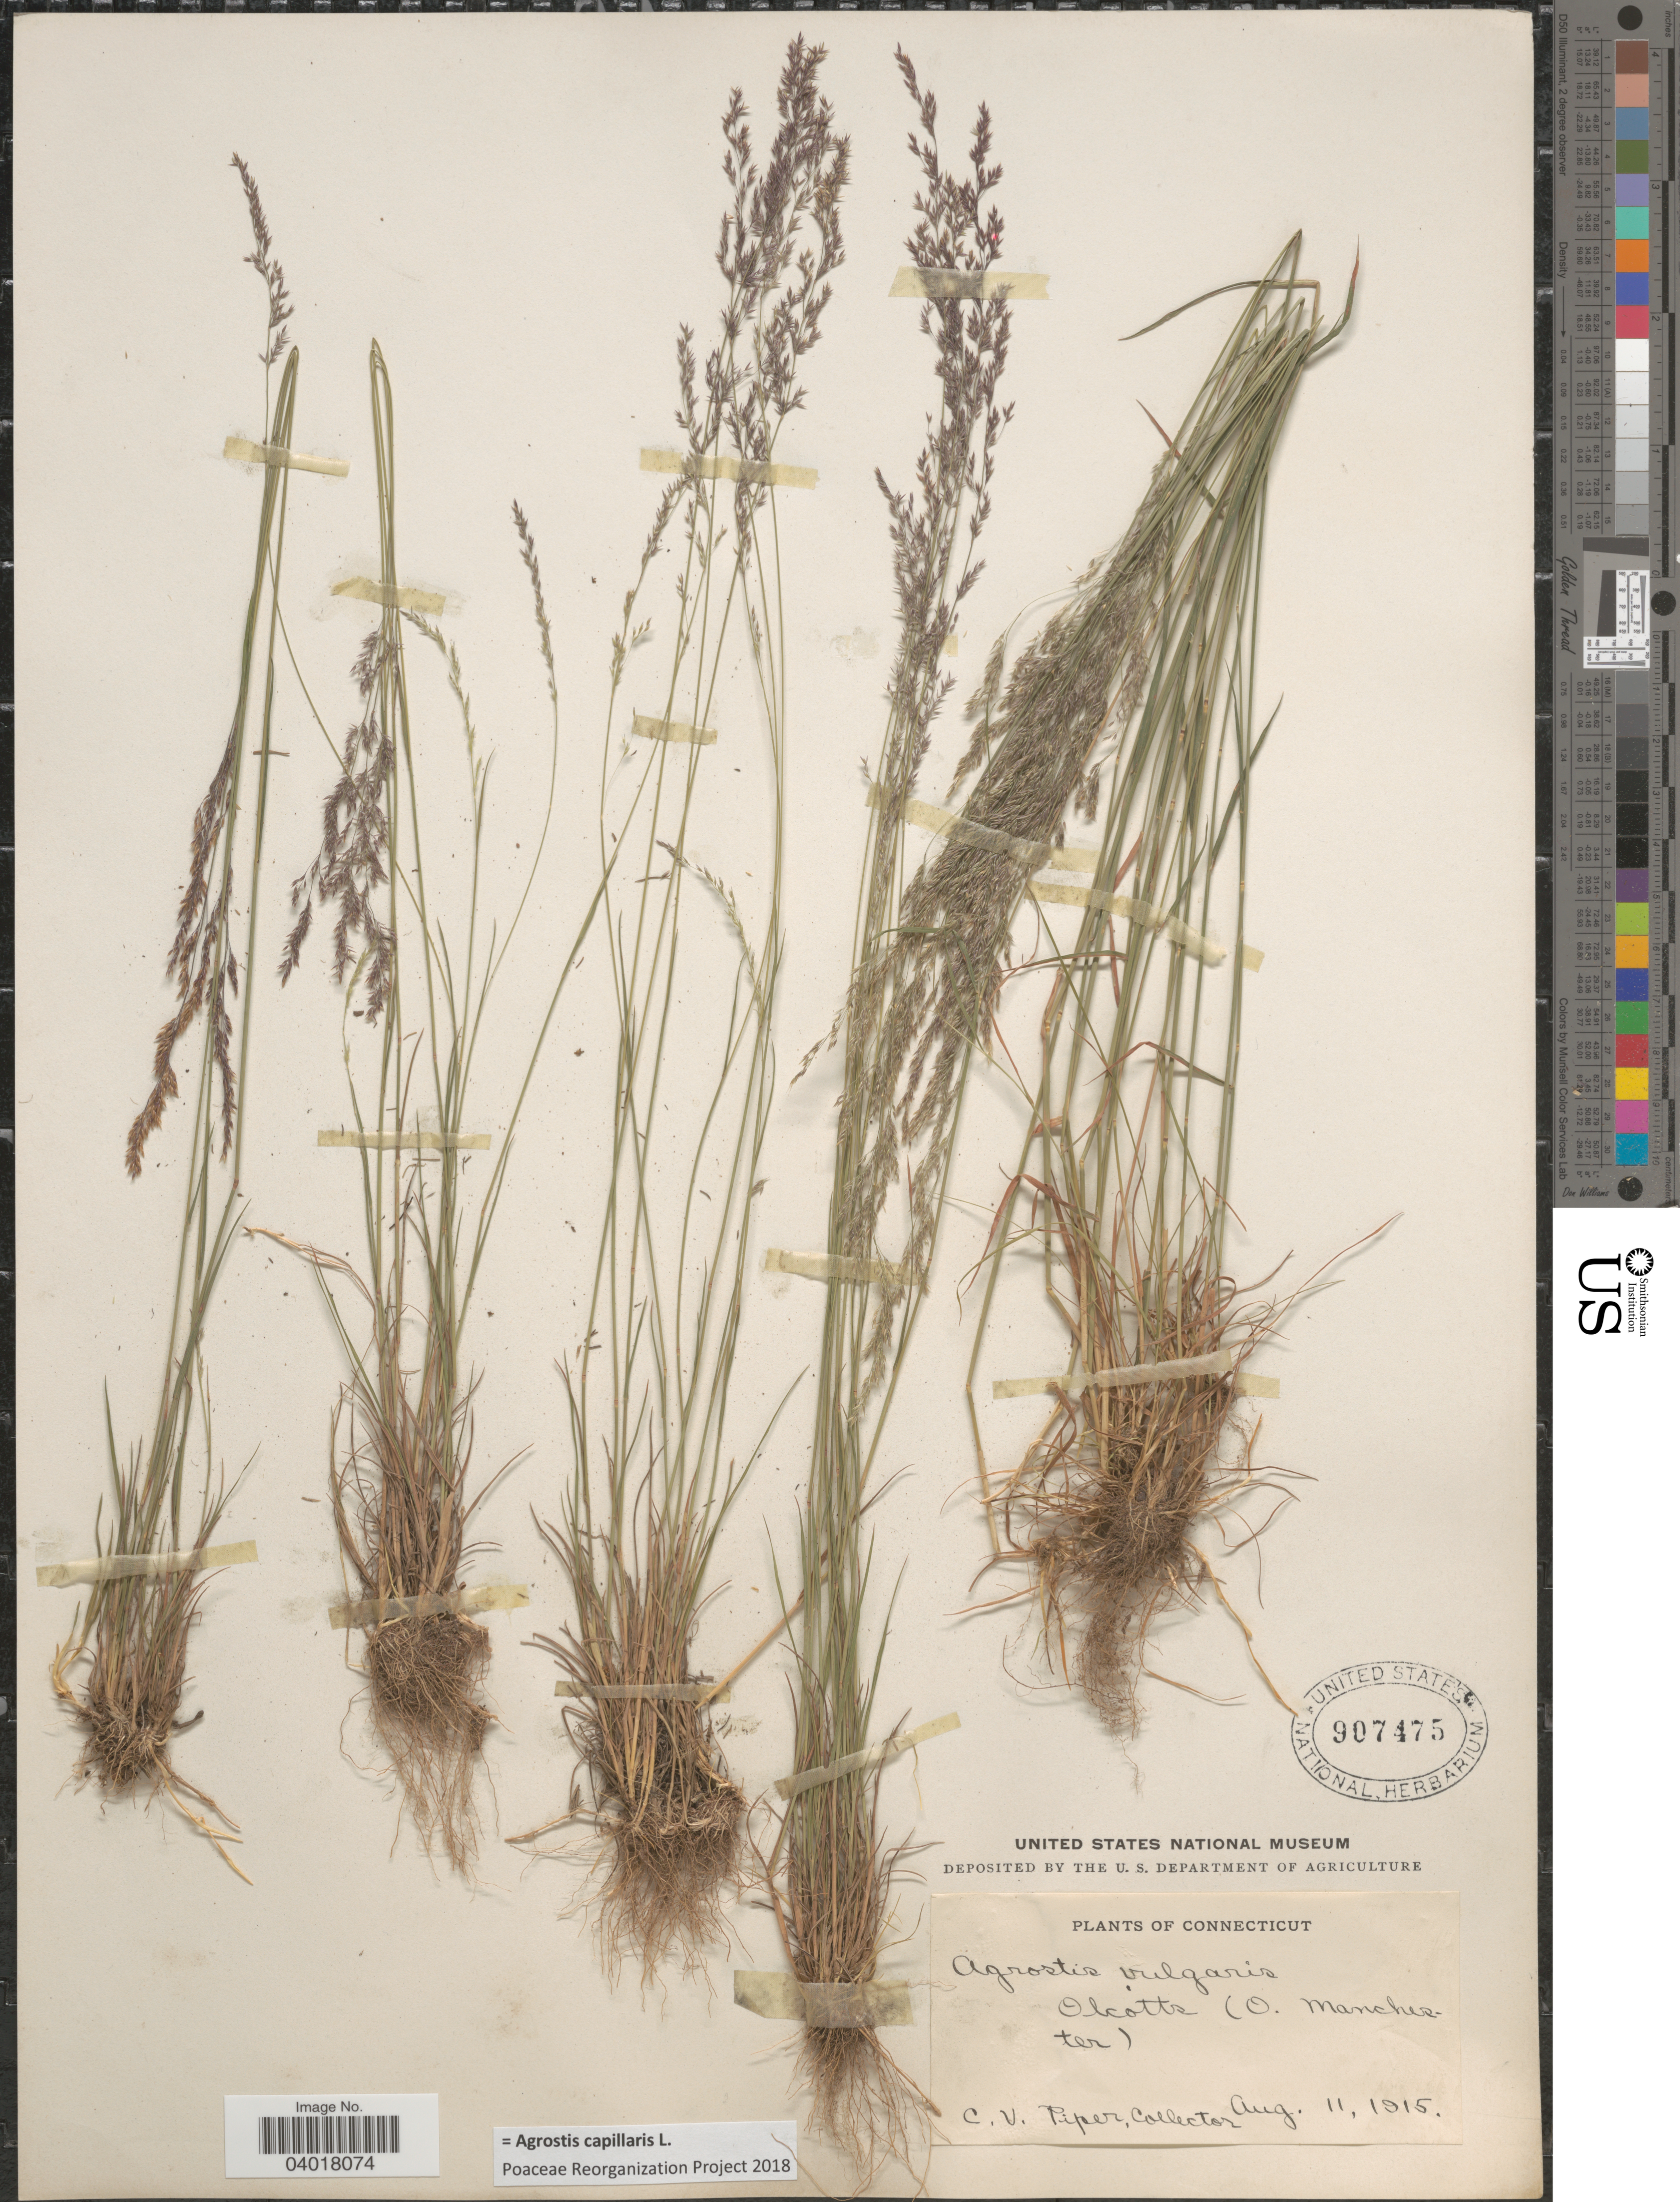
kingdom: Plantae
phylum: Tracheophyta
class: Liliopsida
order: Poales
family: Poaceae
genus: Agrostis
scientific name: Agrostis capillaris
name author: L.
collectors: C. V. Piper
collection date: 1915-08-11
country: United States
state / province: Connecticut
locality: Olcott's (O. Manchester).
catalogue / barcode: US 907475